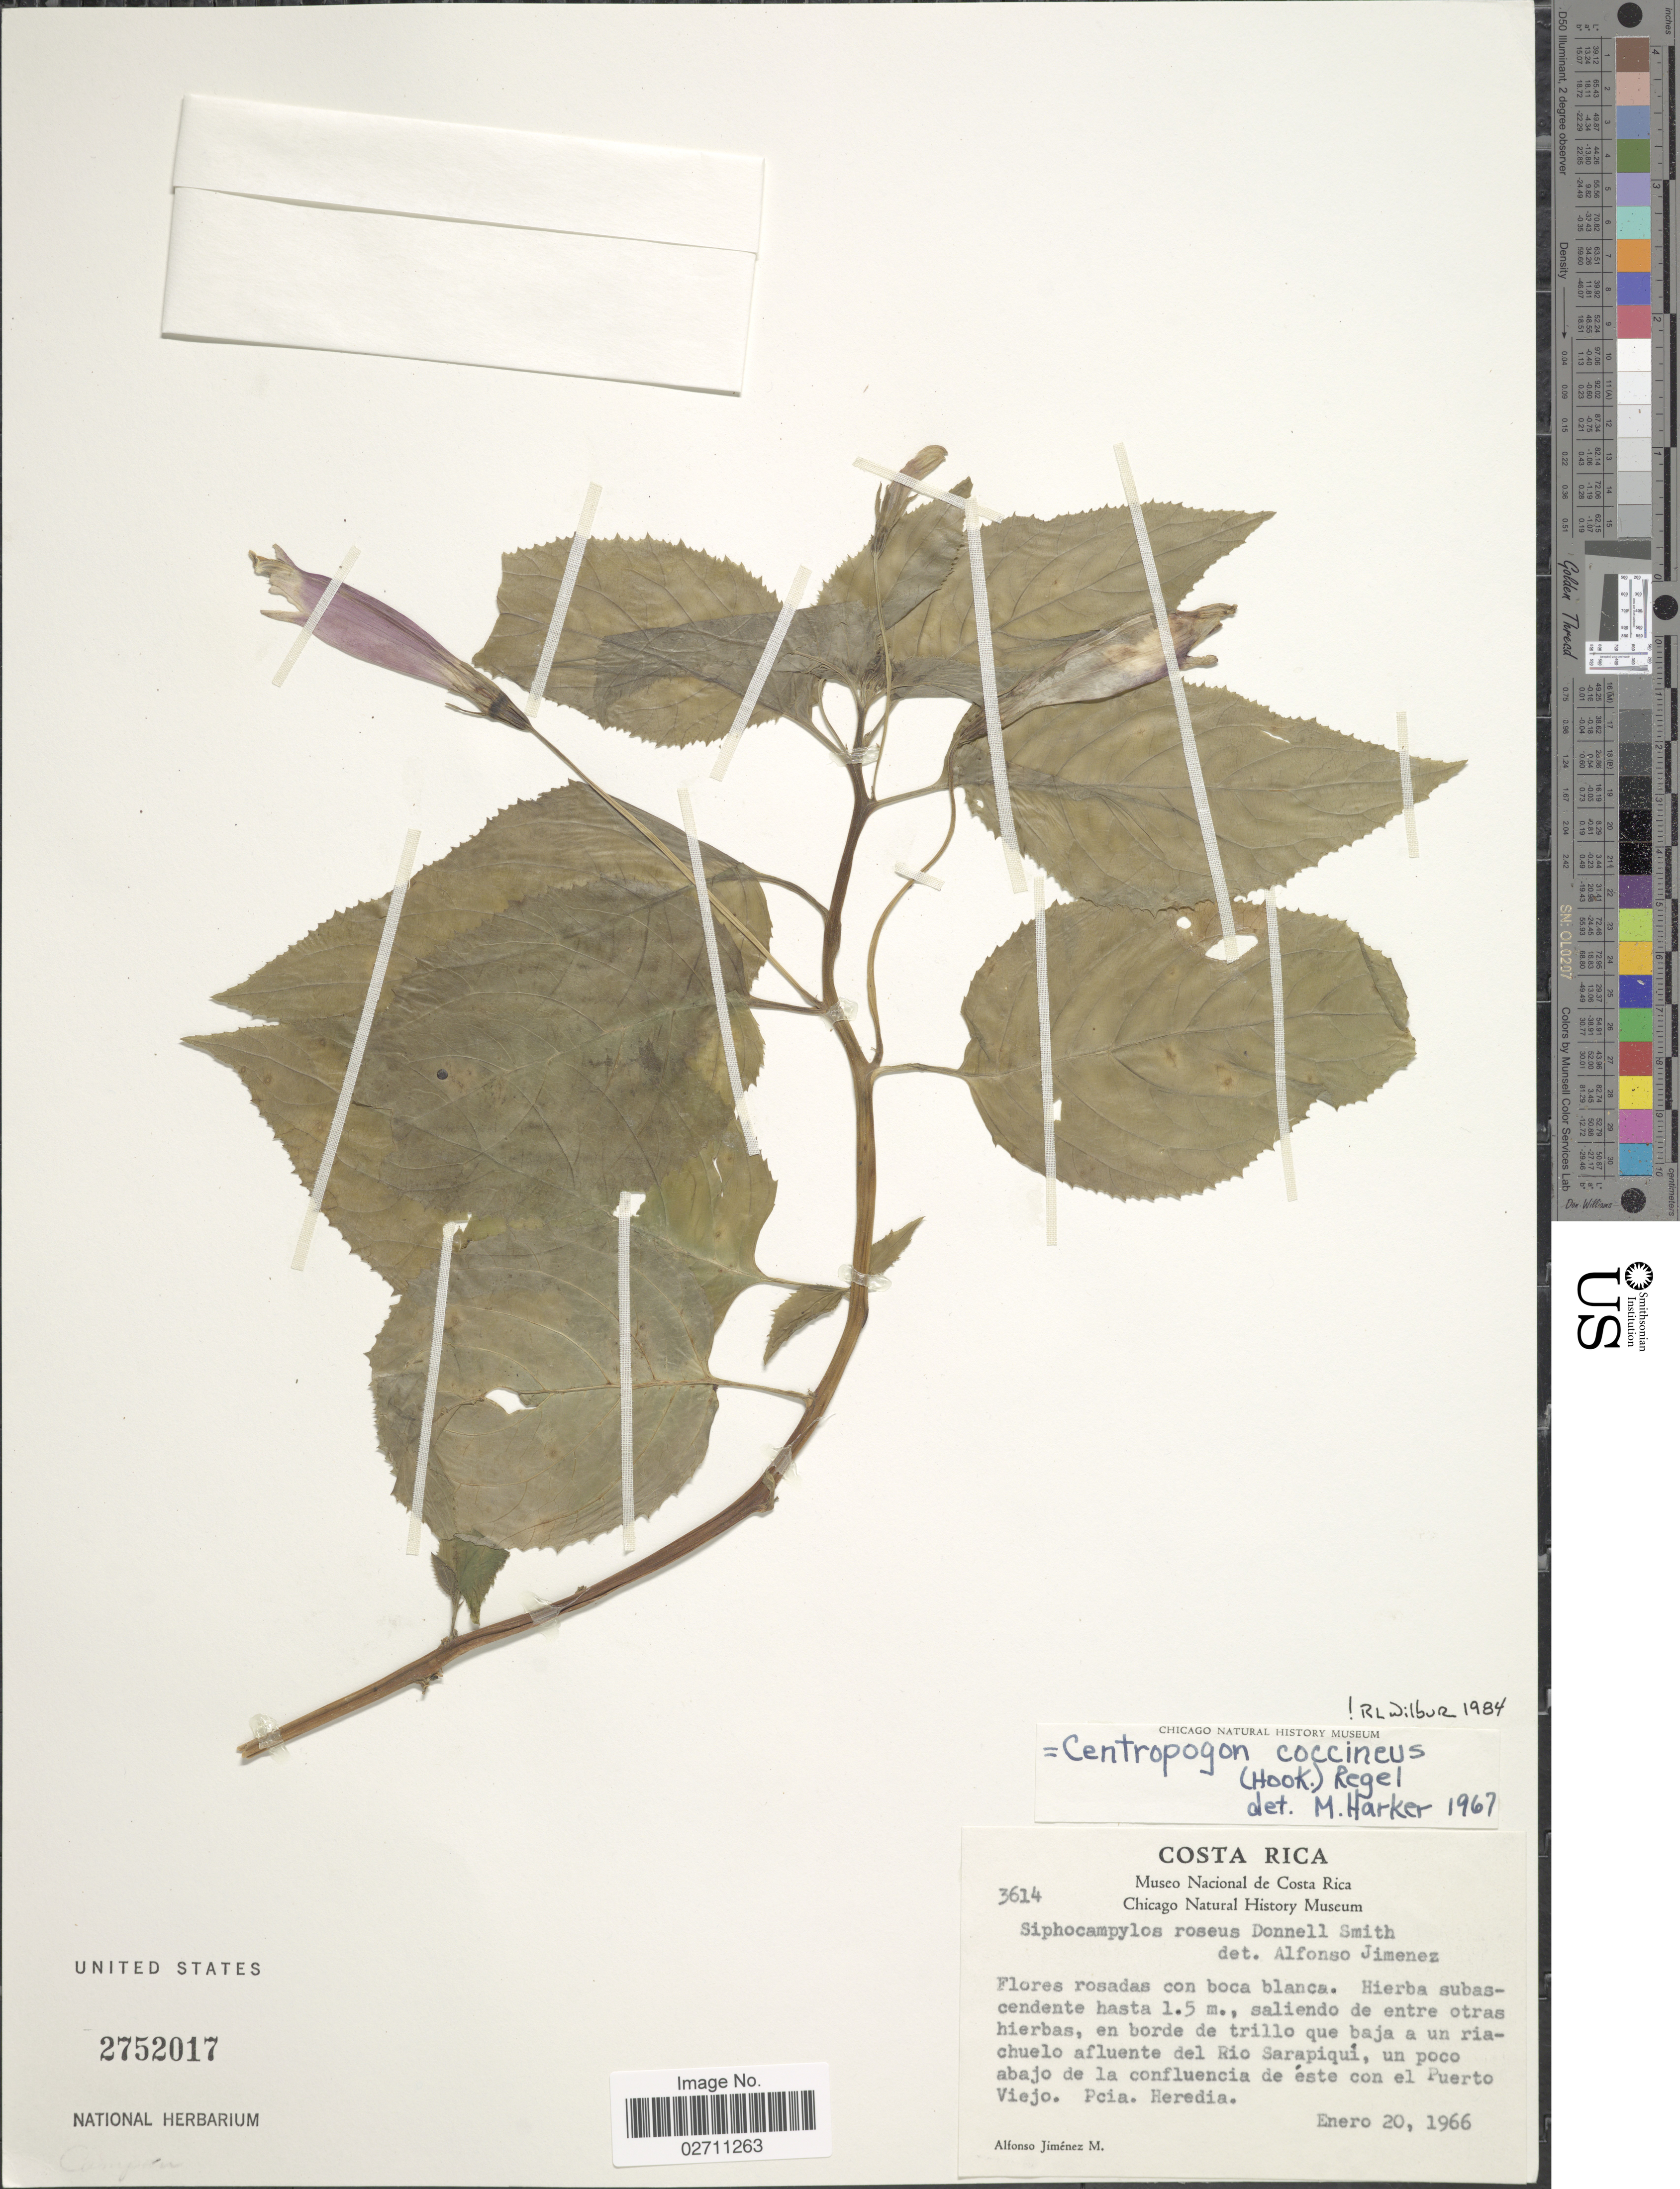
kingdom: Plantae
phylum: Tracheophyta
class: Magnoliopsida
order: Asterales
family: Campanulaceae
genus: Centropogon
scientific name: Centropogon coccineus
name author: (Hook.) Regel ex B.D. Jacks.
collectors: A. Jimenez M.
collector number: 3614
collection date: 1966-01-20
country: Costa Rica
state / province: Heredia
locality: A un riachuelo afluente del Rio Sarapiqui, un poco abajo de la confluencia de este con el Puerto Viejo.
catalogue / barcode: US 2752017